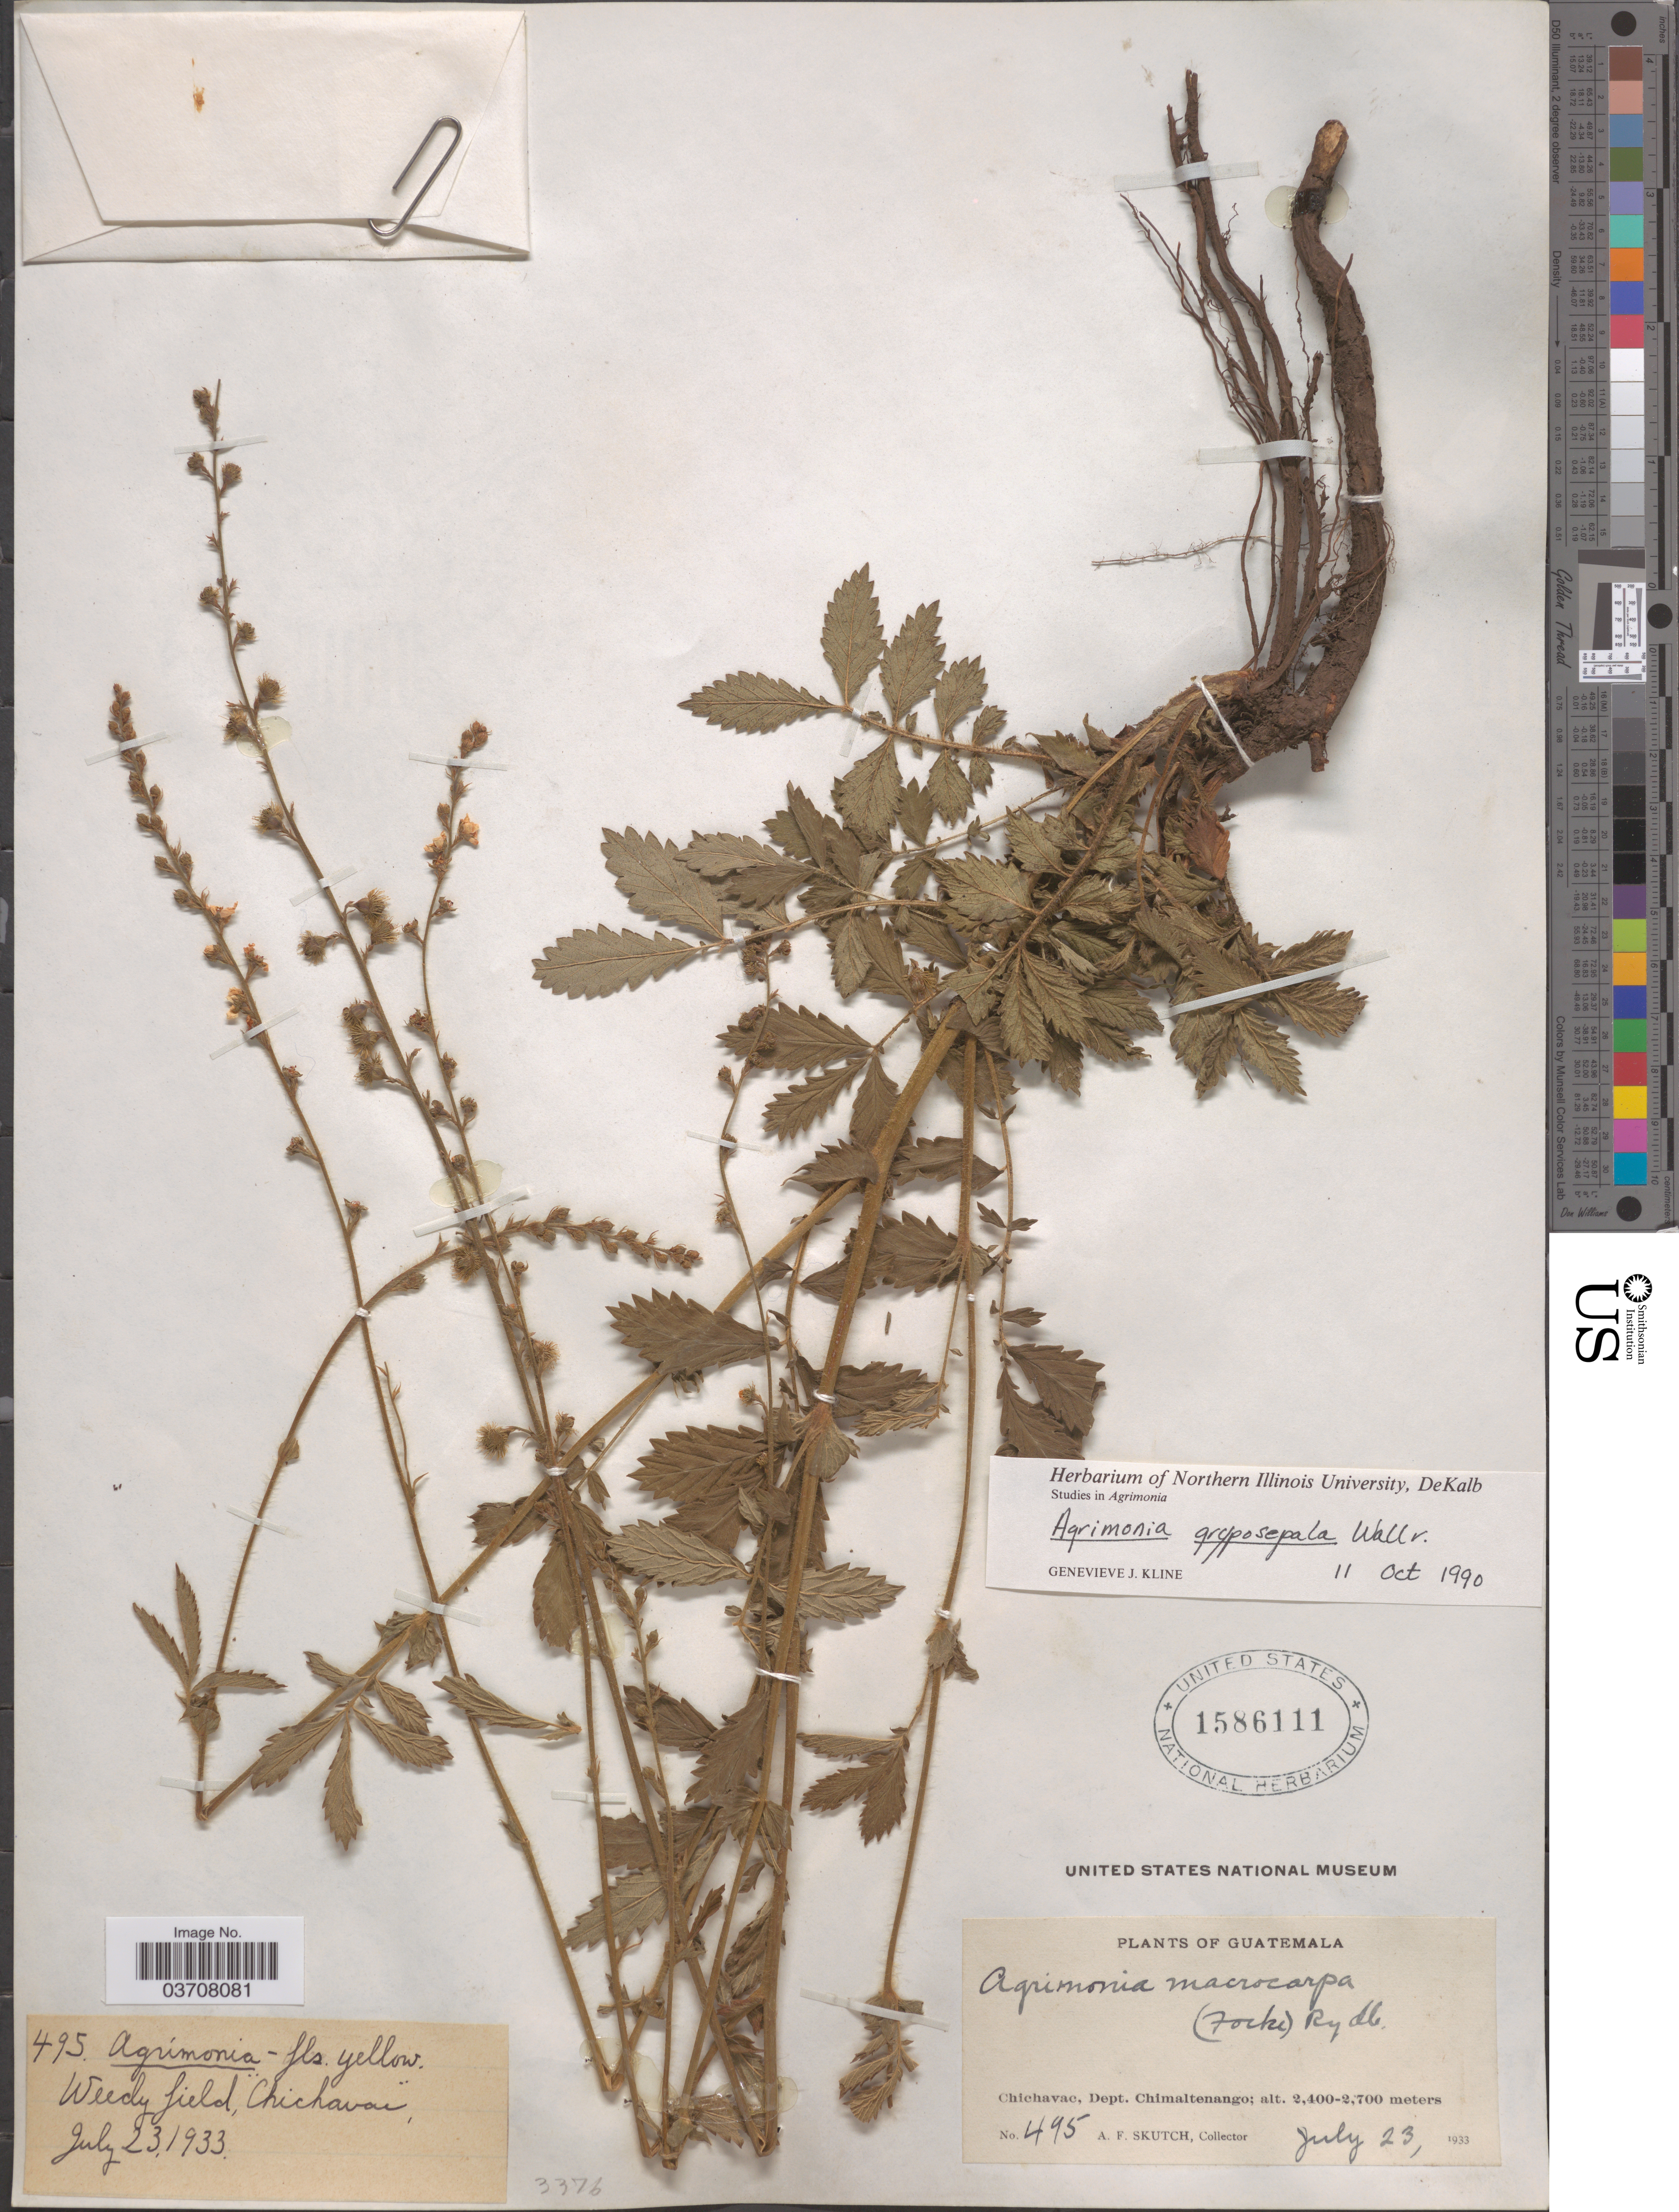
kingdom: Plantae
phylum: Tracheophyta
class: Magnoliopsida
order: Rosales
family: Rosaceae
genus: Agrimonia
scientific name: Agrimonia gryposepala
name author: Wallr.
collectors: A. F. Skutch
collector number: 495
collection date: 1933-07-23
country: Guatemala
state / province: Chimaltenango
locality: Chichavac, Dept. Chimaltenango.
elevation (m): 2400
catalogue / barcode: US 1586111